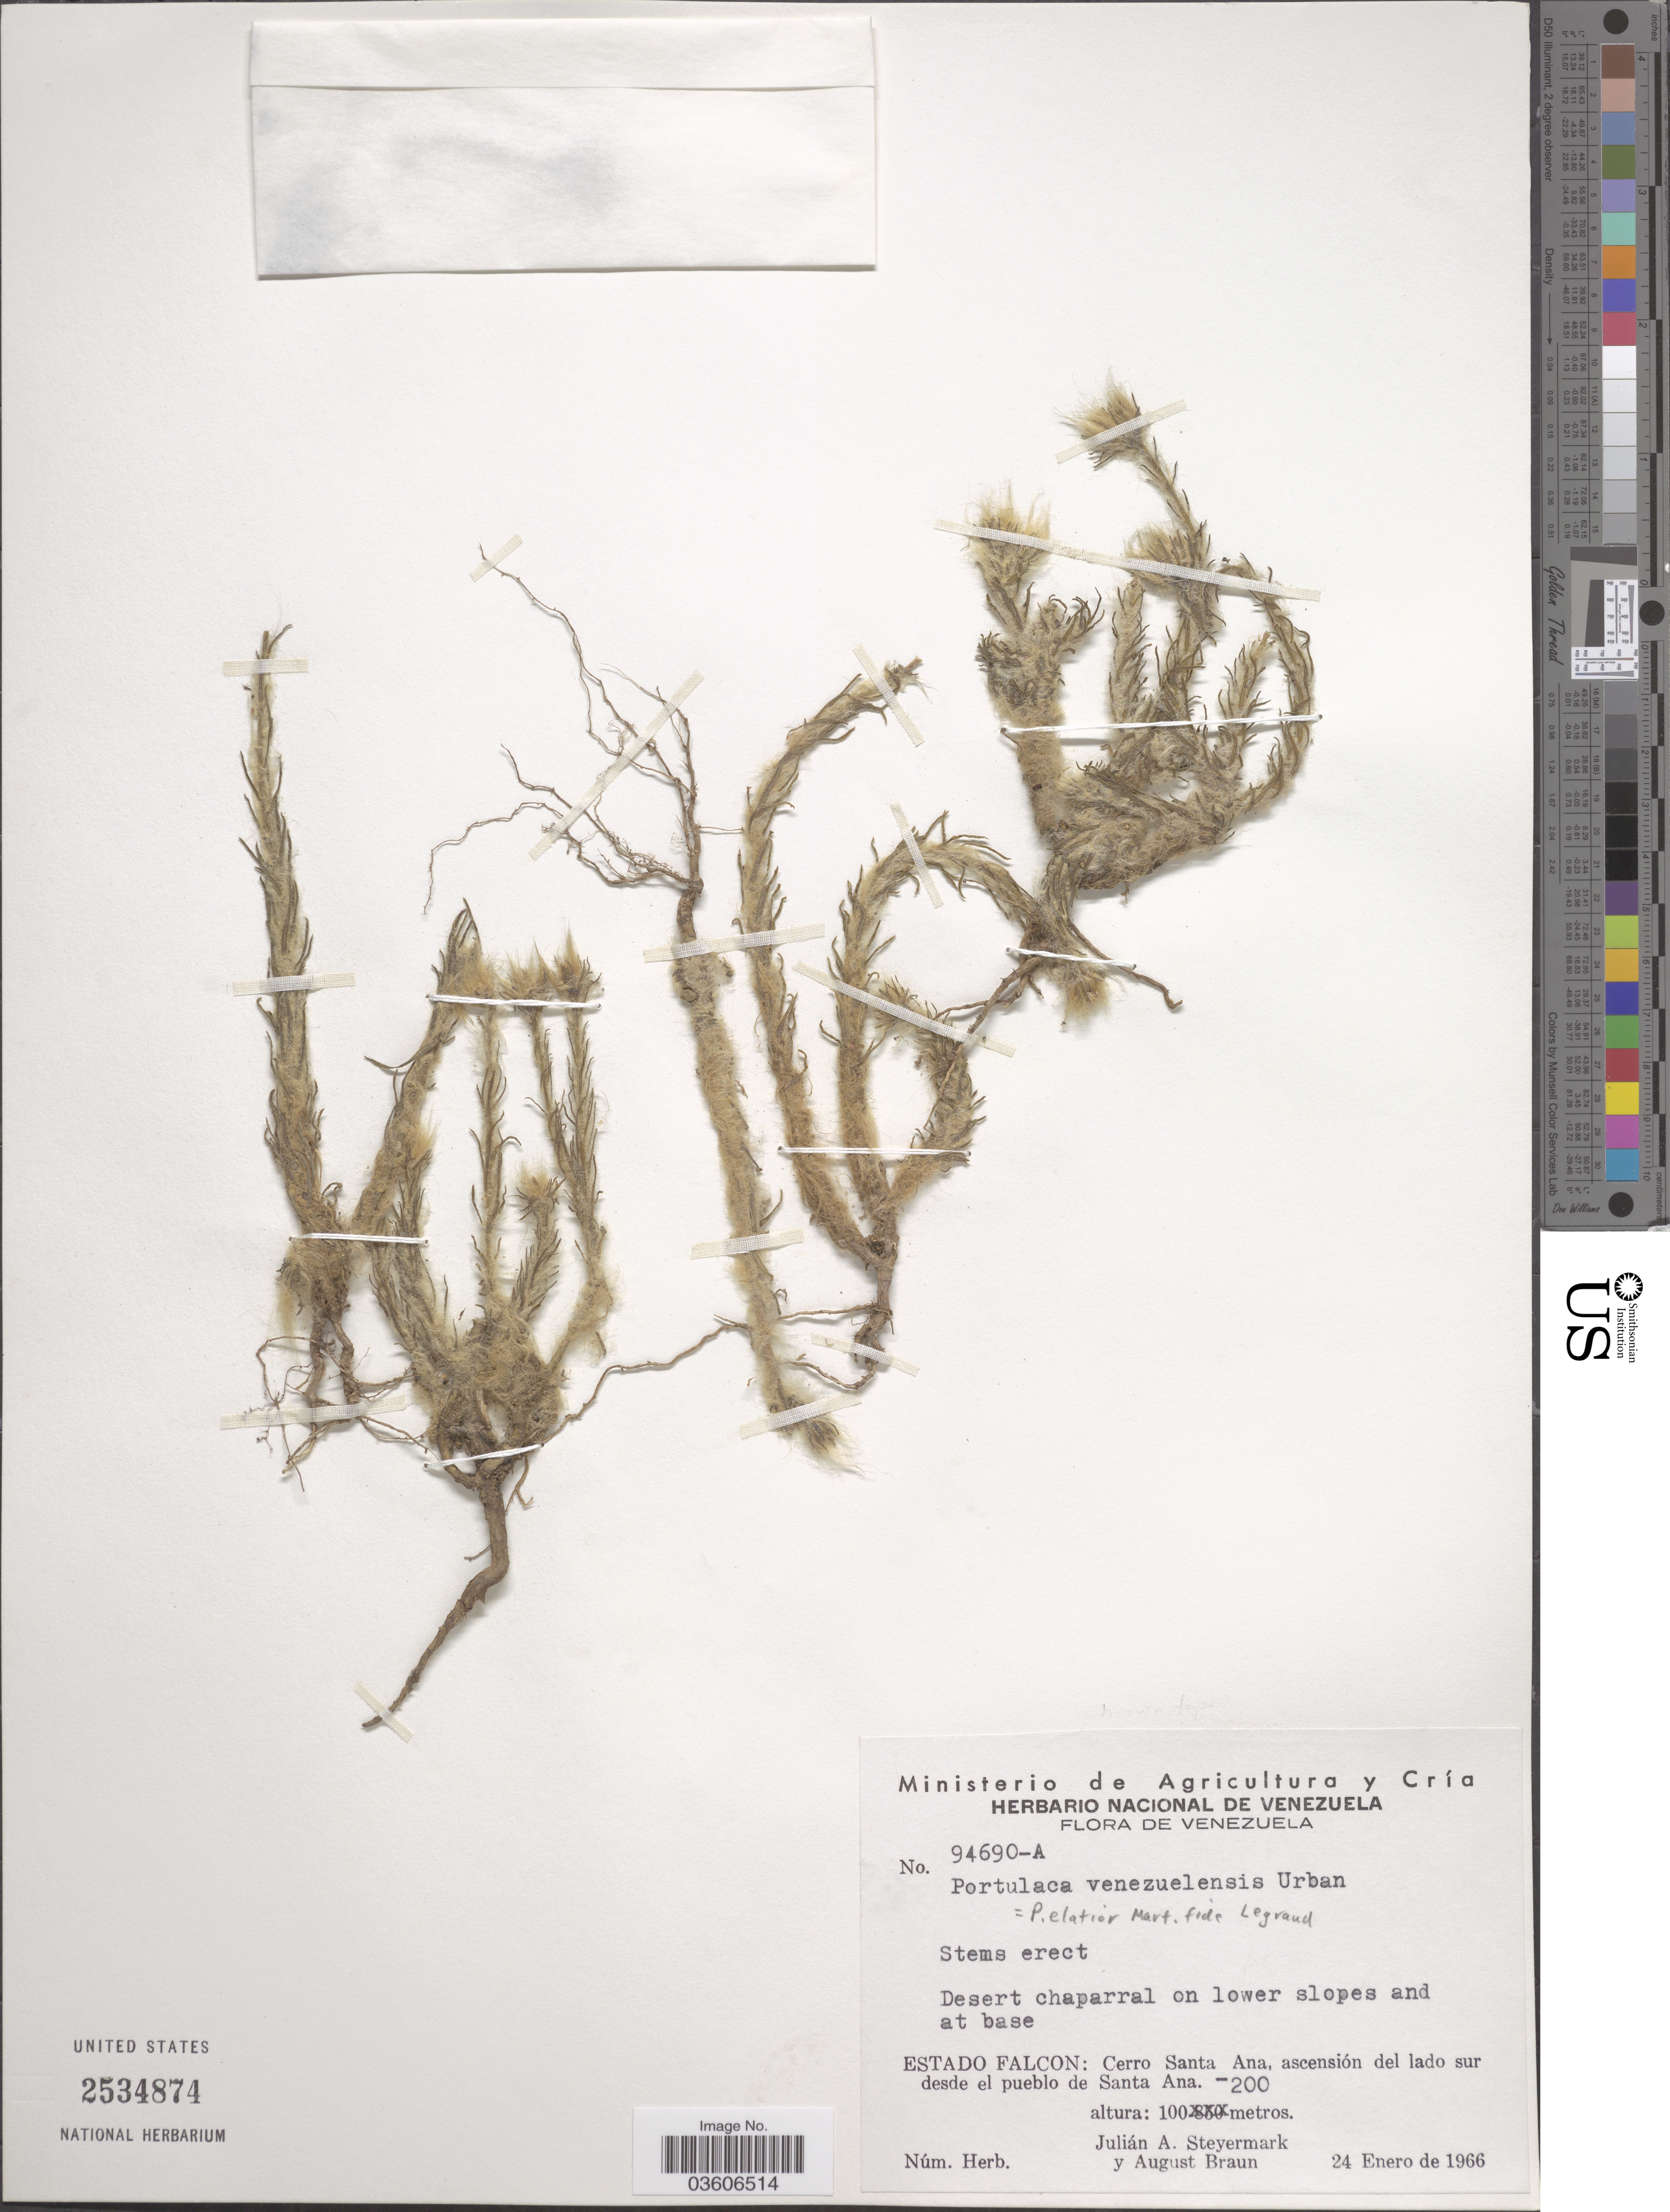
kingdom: Plantae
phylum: Tracheophyta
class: Magnoliopsida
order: Caryophyllales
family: Portulacaceae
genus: Portulaca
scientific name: Portulaca elatior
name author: Mart. ex Rohrb.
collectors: J. Steyermark & A. Braun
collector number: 94690-A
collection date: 1966-01-24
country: Venezuela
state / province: Falcón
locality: Desert chaparral on lower slopes and at base. Cerro Santa Ana, ascensión del lado sur desde el pueblo de Santa Ana.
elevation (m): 100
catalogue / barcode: US 2534874